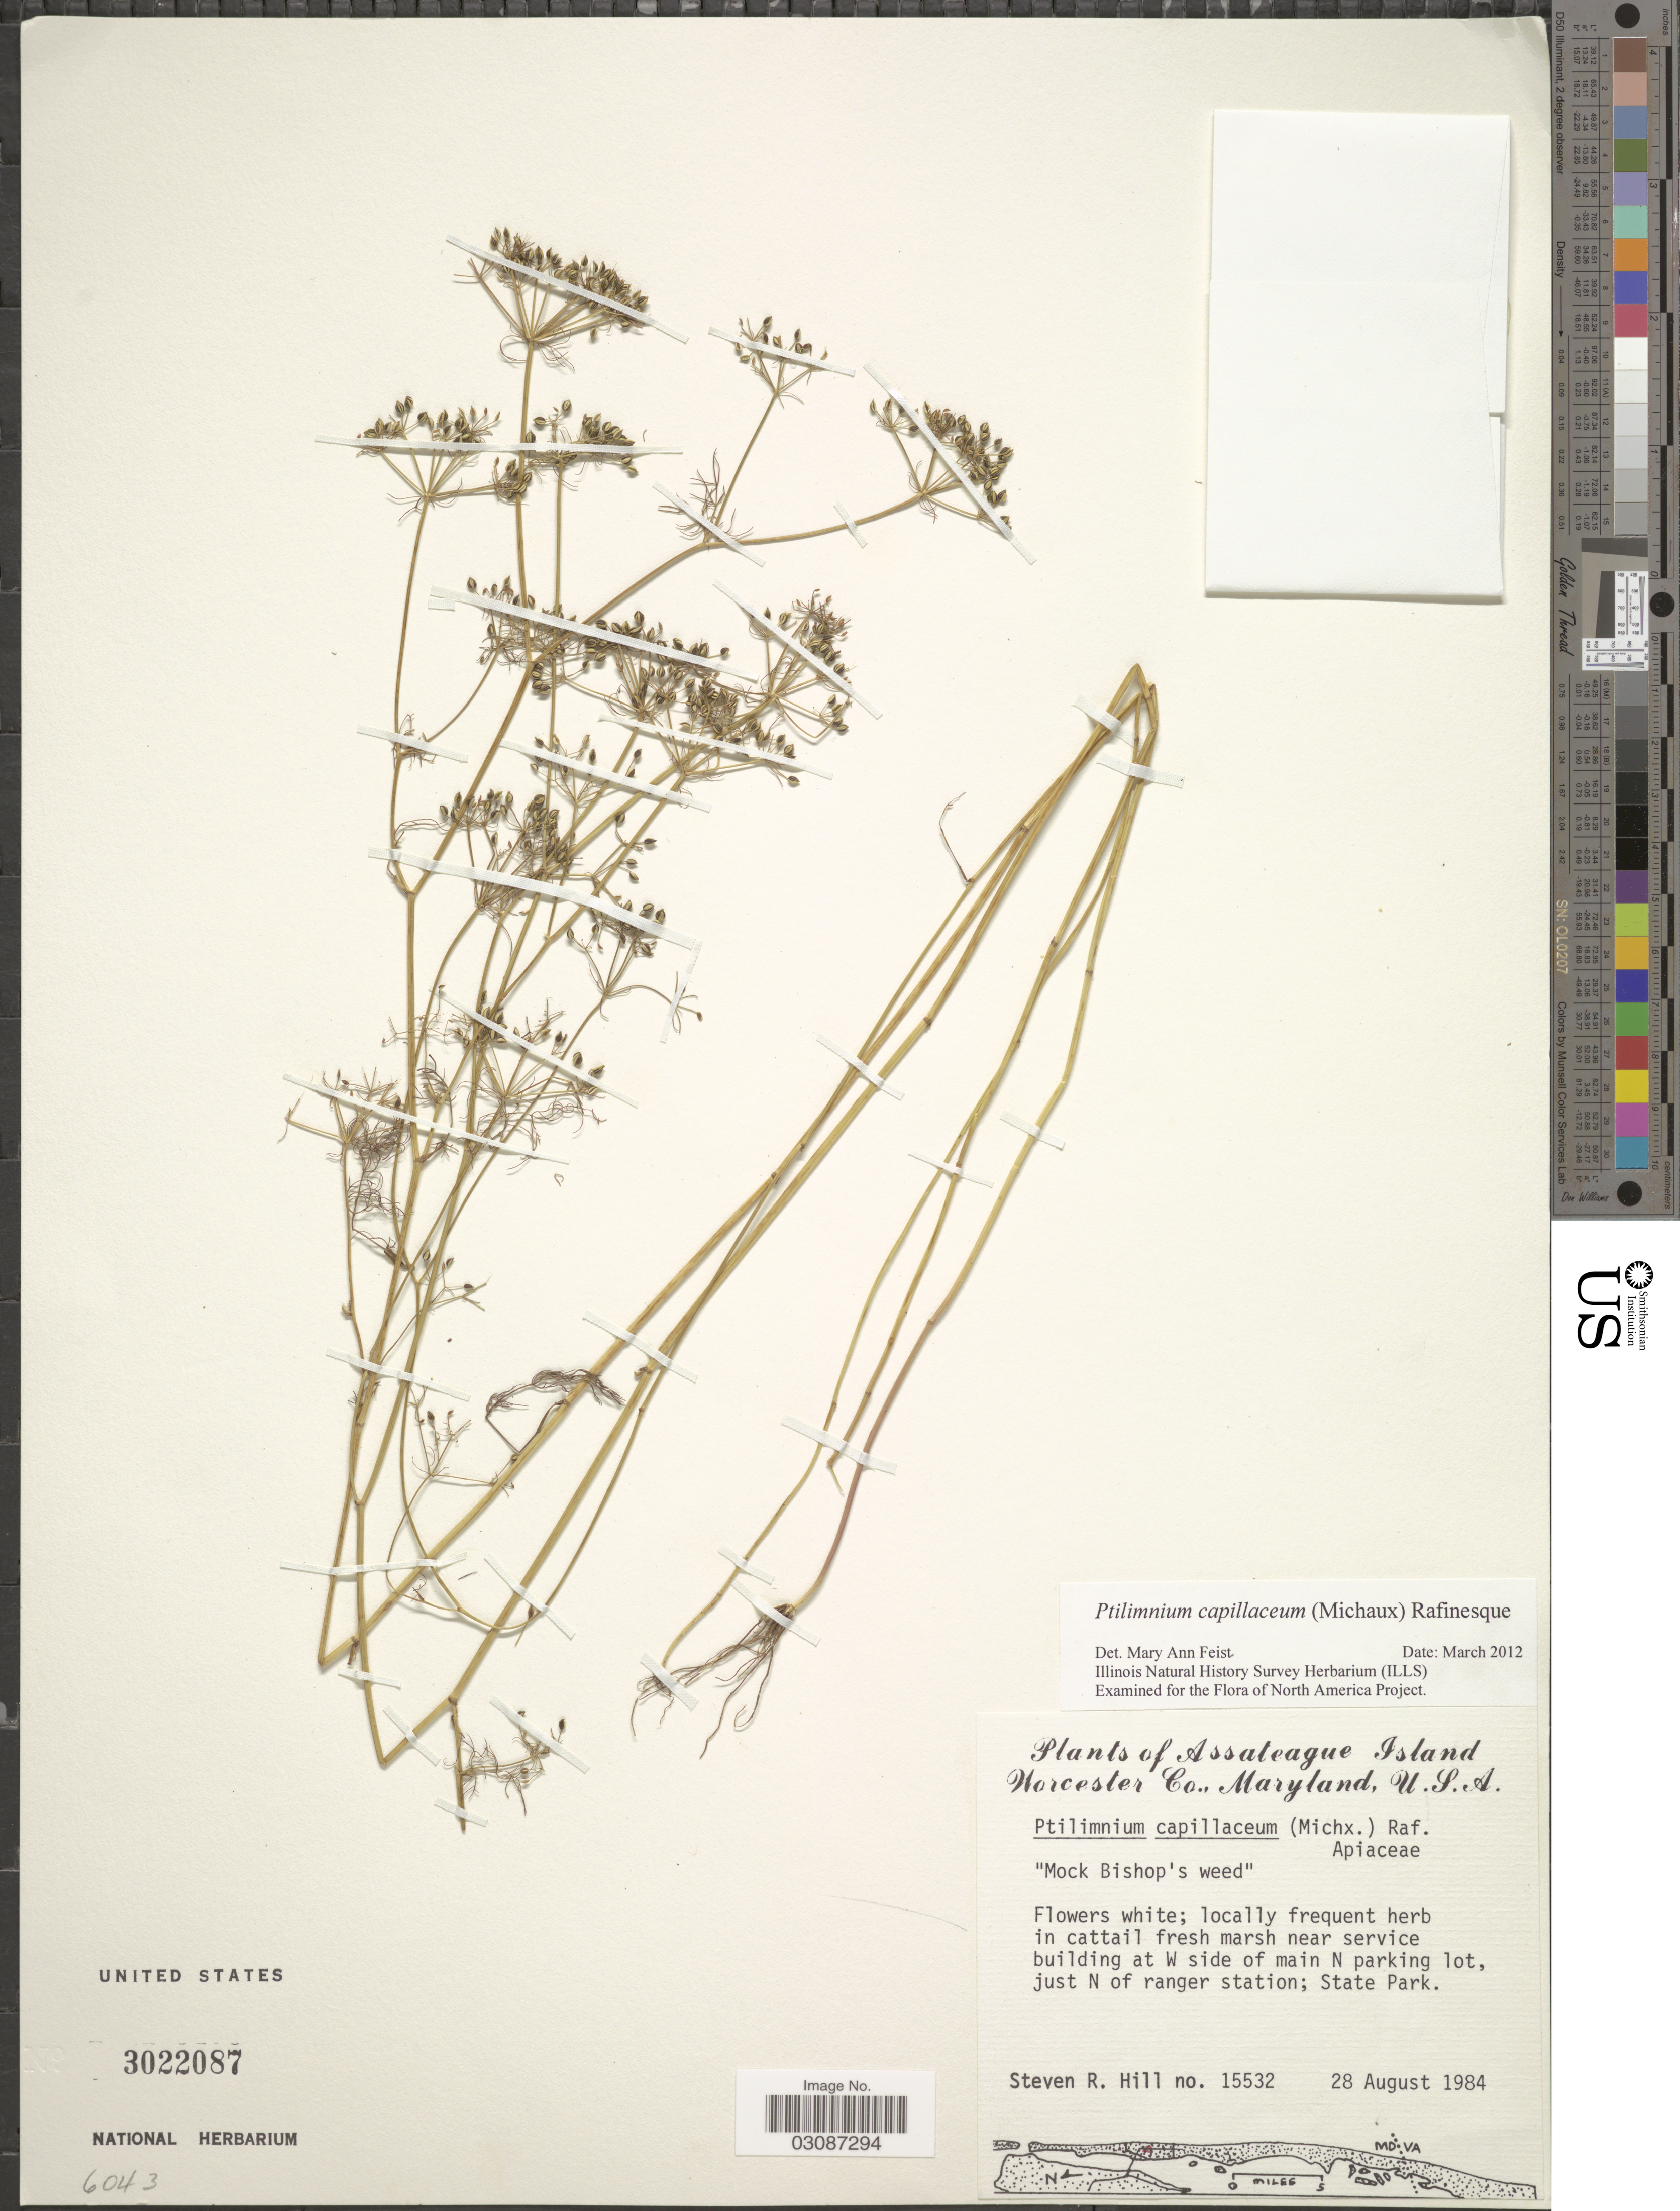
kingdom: Plantae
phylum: Tracheophyta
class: Magnoliopsida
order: Apiales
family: Apiaceae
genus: Ptilimnium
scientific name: Ptilimnium capillaceum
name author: (Michx.) Raf.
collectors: S. R. Hill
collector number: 15532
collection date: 1984-08-28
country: United States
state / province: Maryland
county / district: Worcester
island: Assateague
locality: In cat tail Fresh Marsh near service building at W side of main N parking lot, just N of ranger station; Assateague Island State Park.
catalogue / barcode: US 3022087